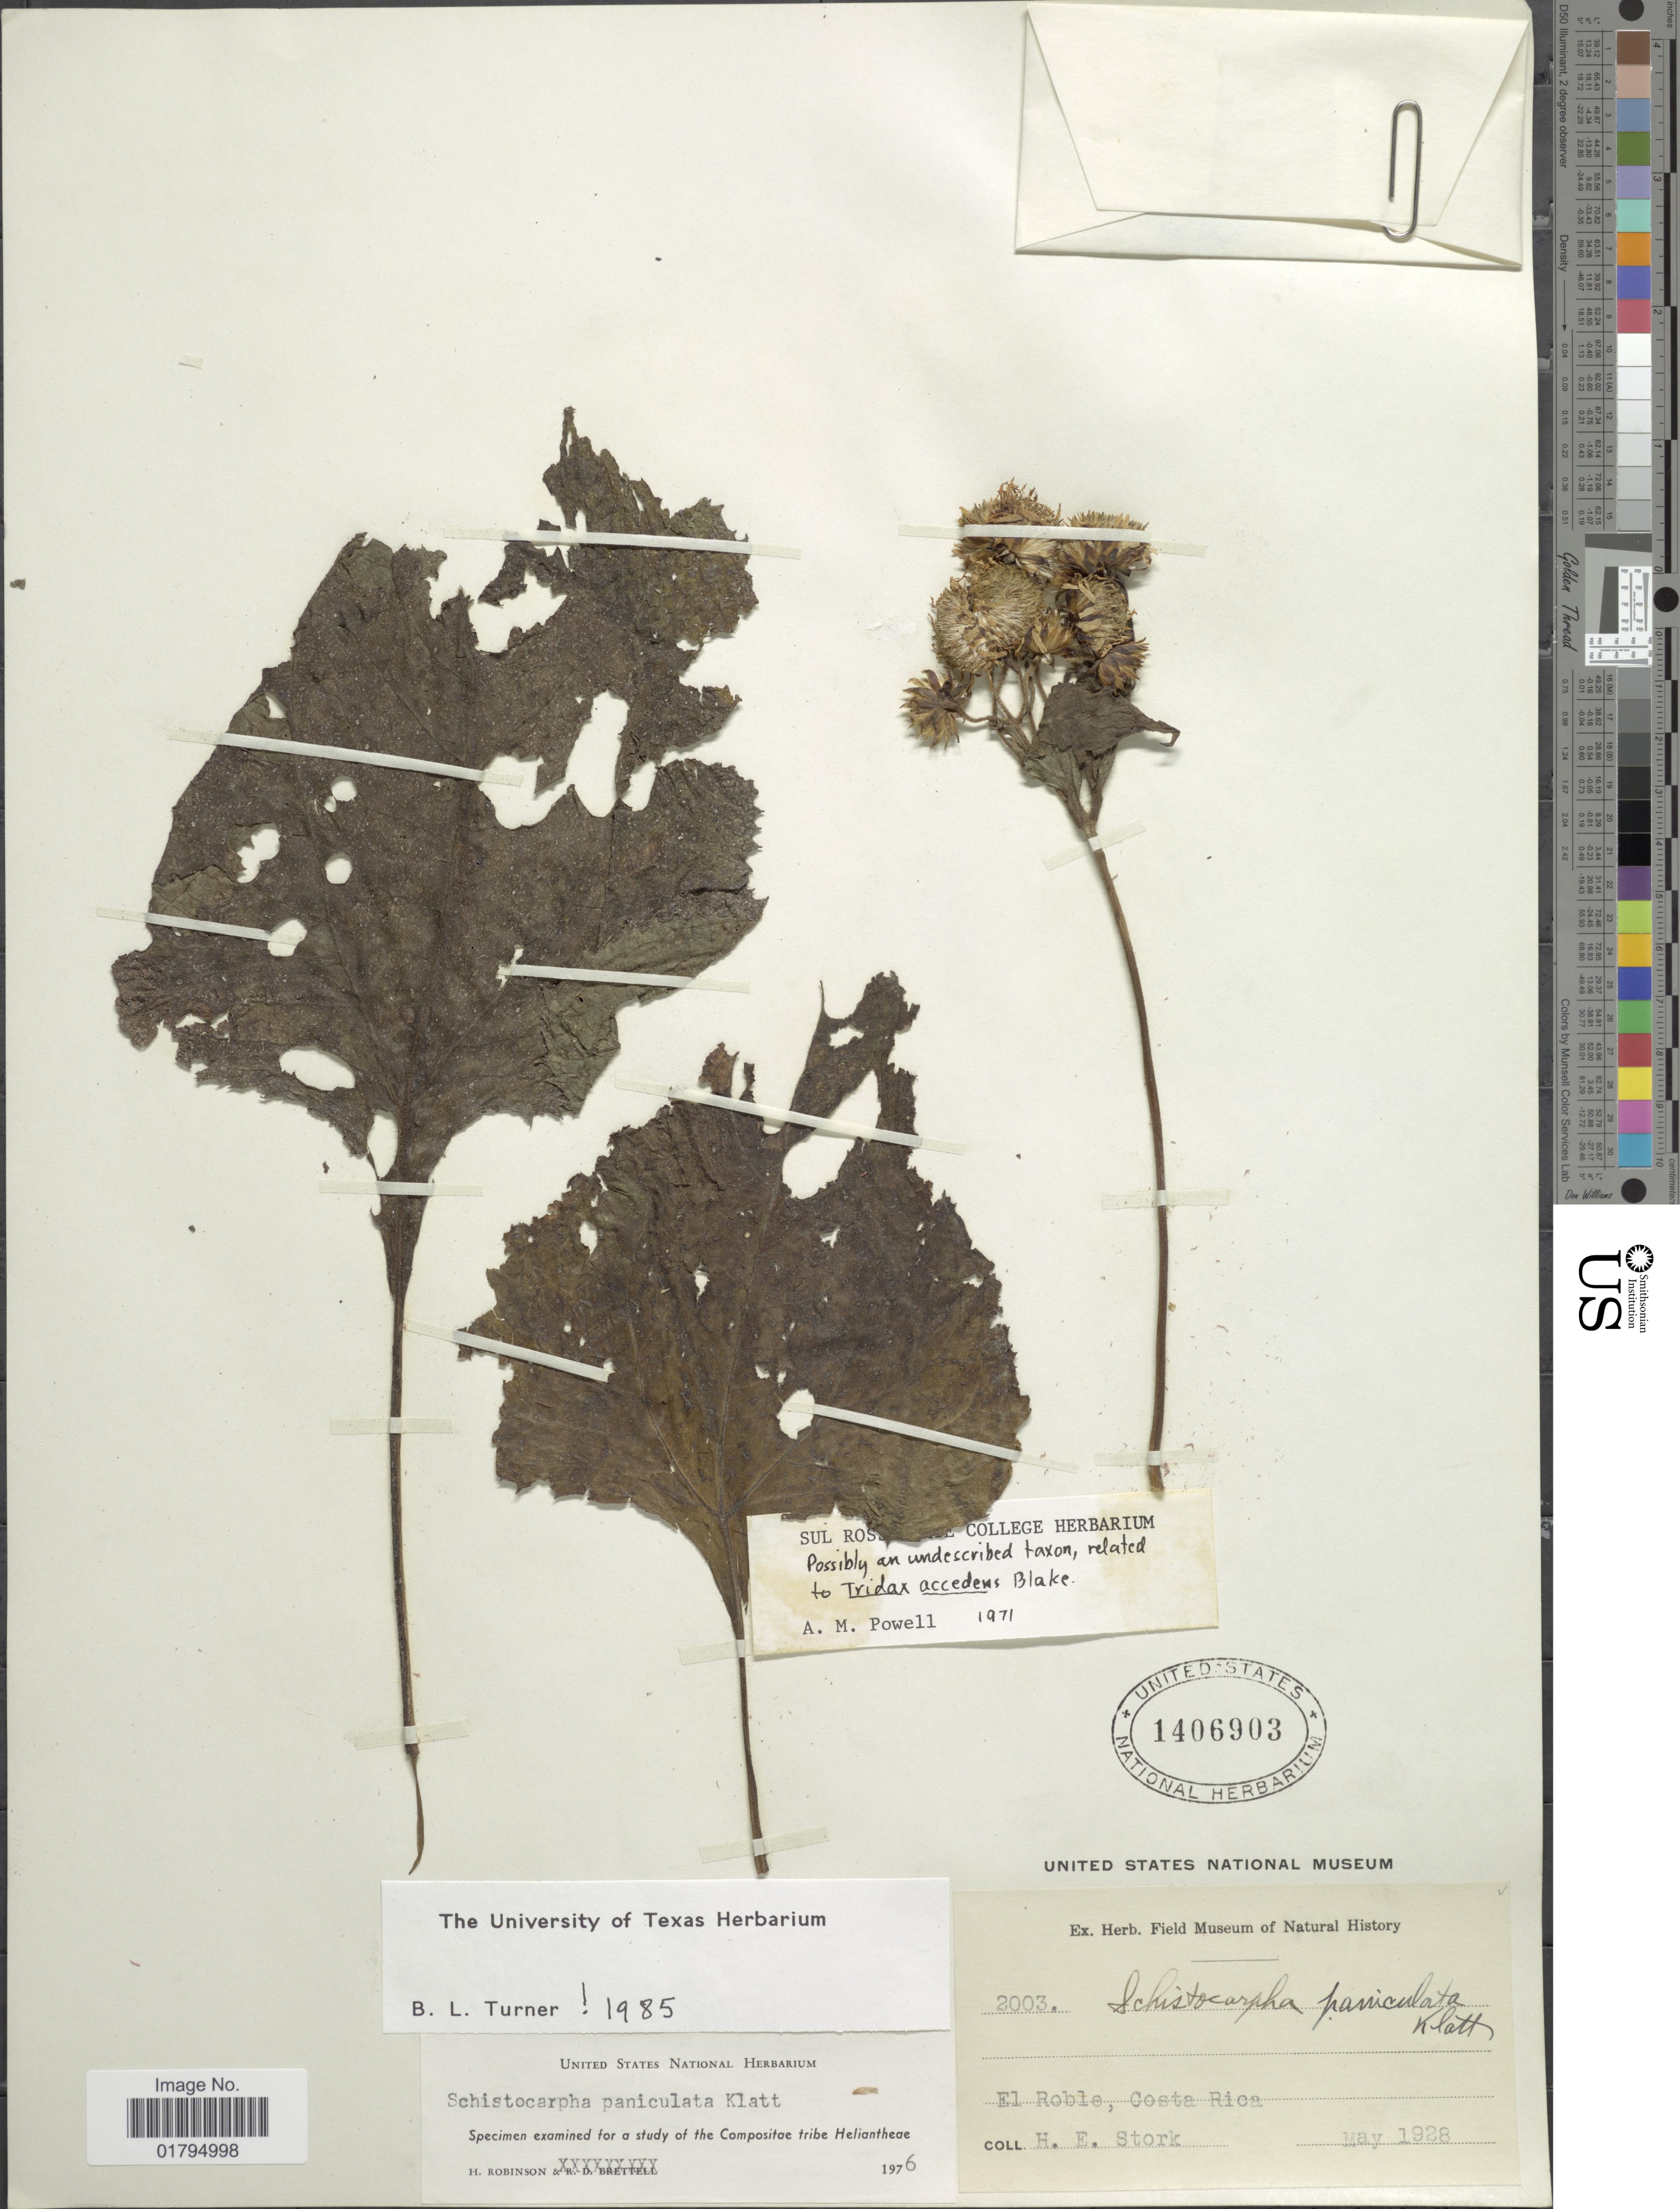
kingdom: Plantae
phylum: Tracheophyta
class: Magnoliopsida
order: Asterales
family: Asteraceae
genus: Schistocarpha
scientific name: Schistocarpha paniculata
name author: Klatt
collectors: H. E. Stork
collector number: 2003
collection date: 1928-05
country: Costa Rica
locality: El Roble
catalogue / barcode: US 1406903